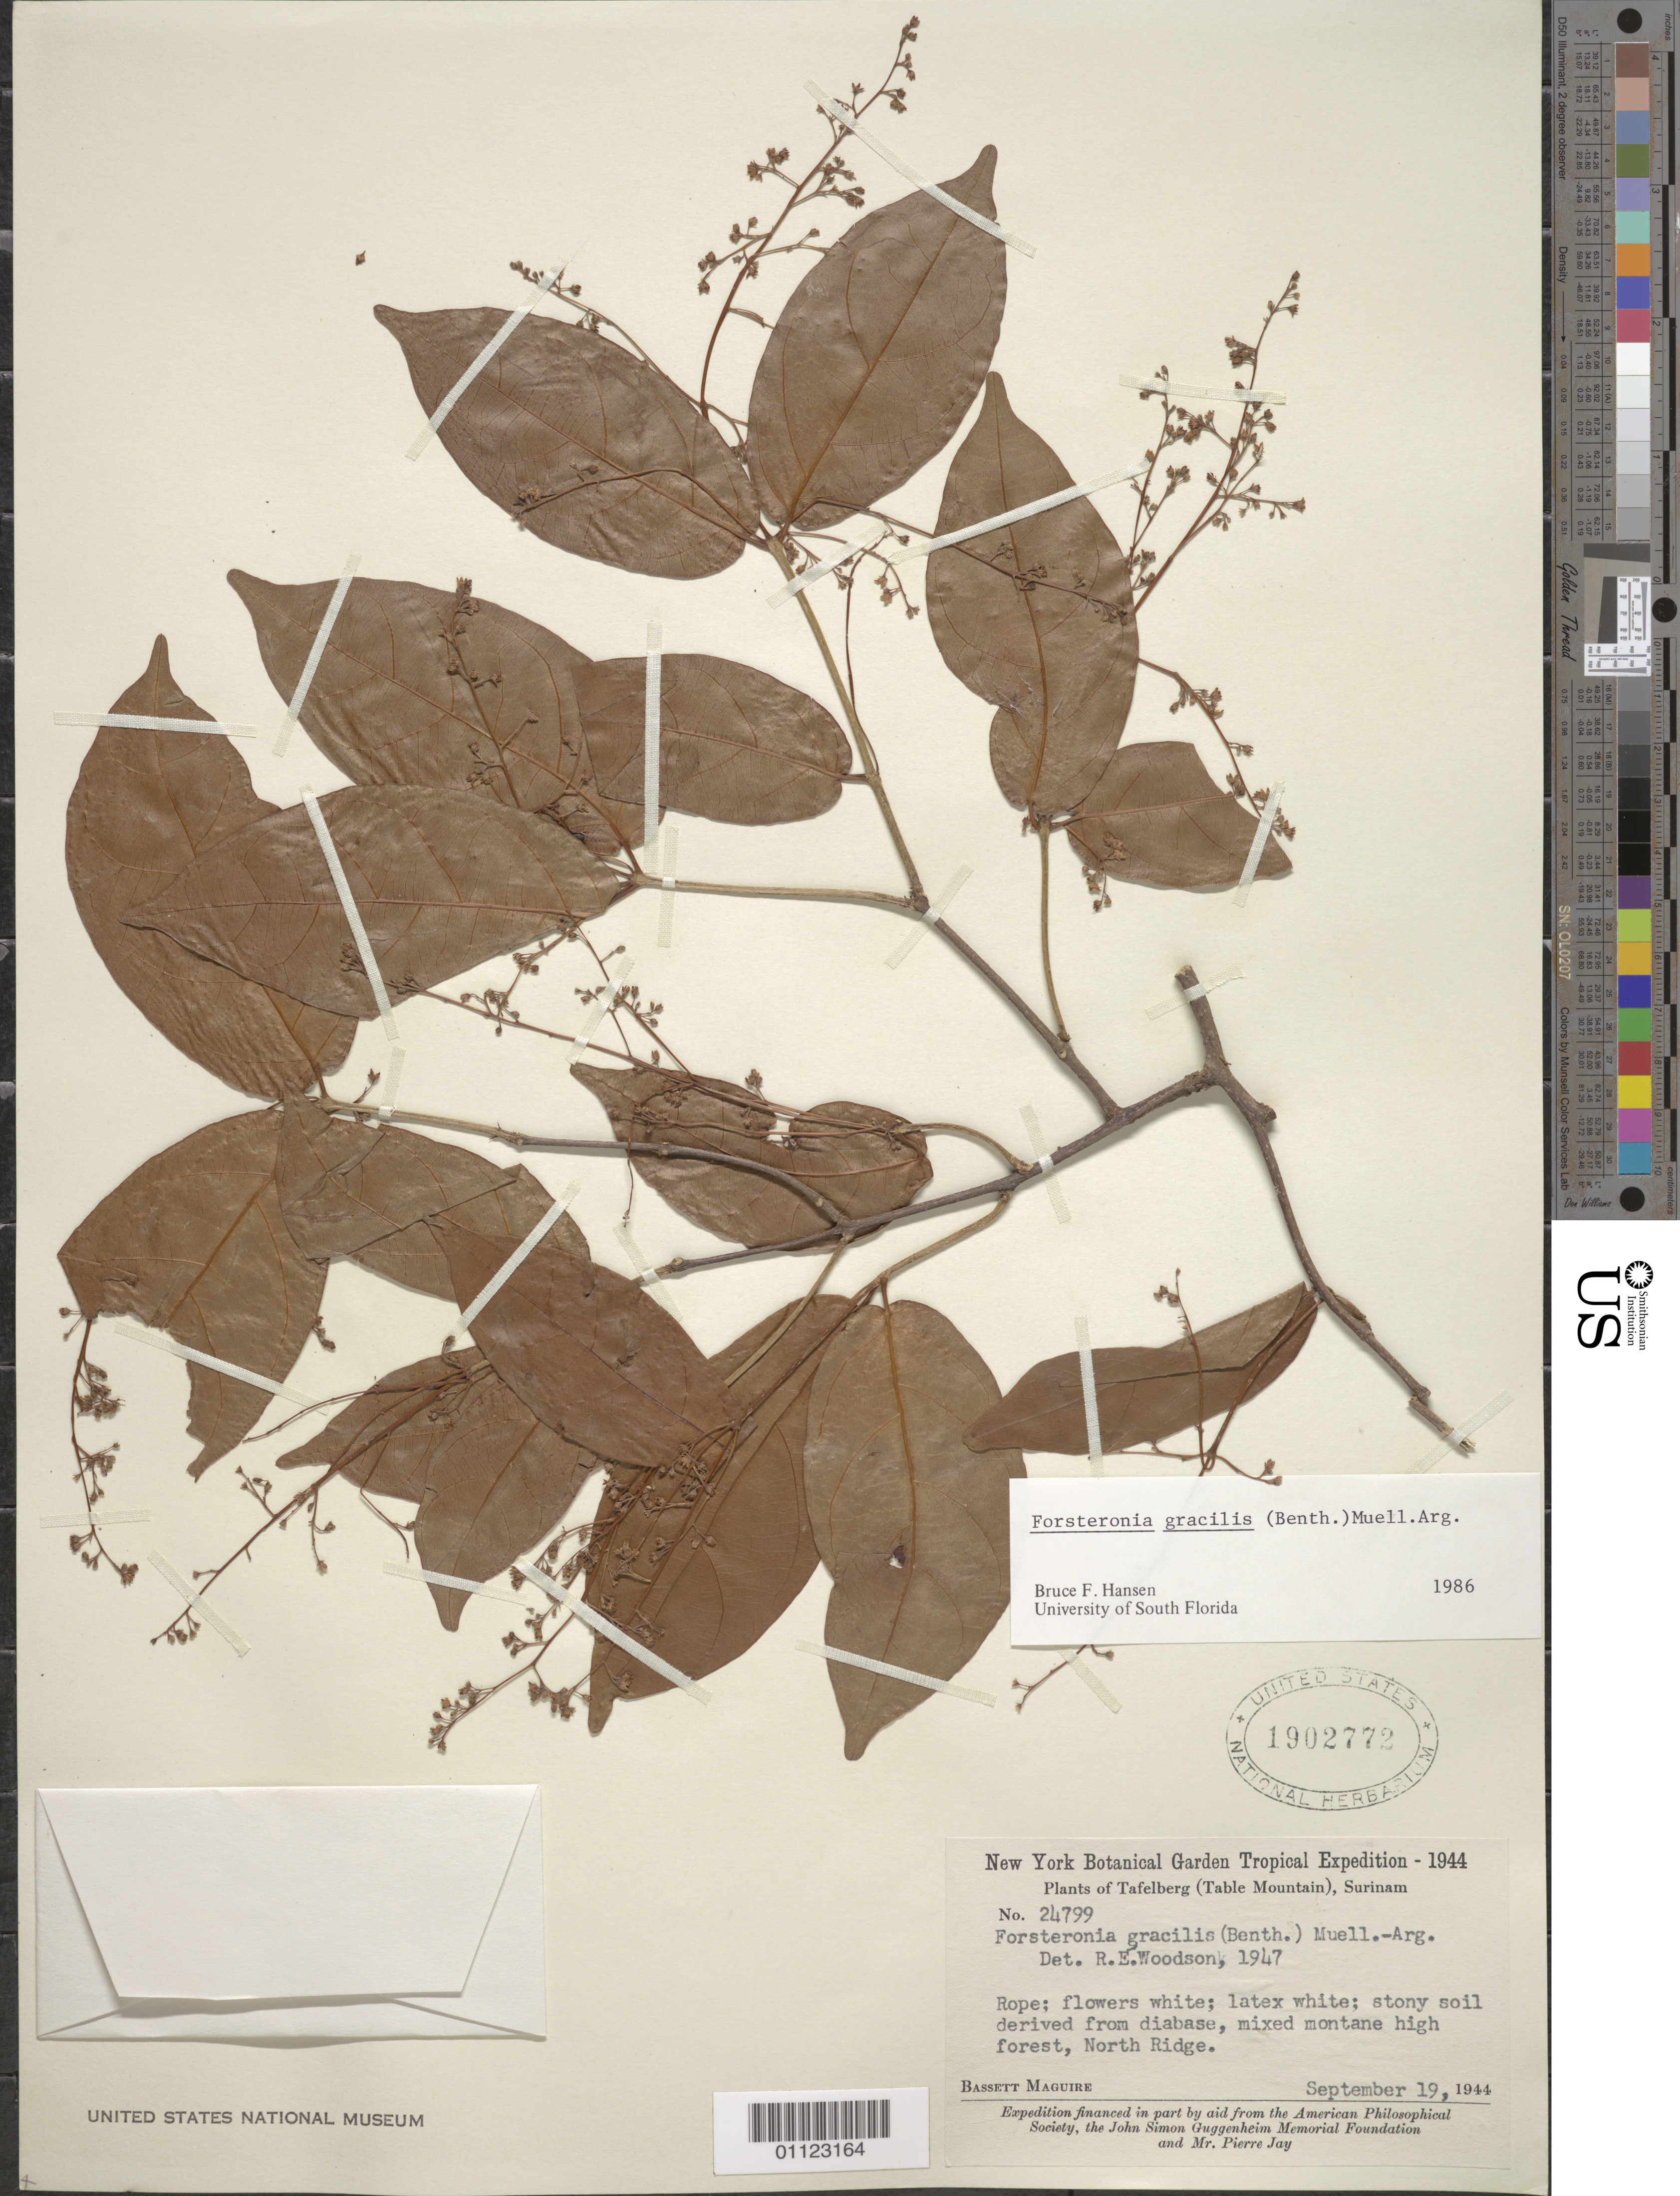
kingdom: Plantae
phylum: Tracheophyta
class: Magnoliopsida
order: Gentianales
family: Apocynaceae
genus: Forsteronia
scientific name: Forsteronia gracilis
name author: (Benth.) Müll. Arg.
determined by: Hansen, Bruce F., Curator (USF), University of South Florida (UNITED STATES)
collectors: B. Maguire Jr.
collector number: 24799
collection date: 1944-09-19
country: Suriname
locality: North Ridge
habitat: Stony soil derived from diabase, mixed montane high forest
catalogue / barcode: US 1902772